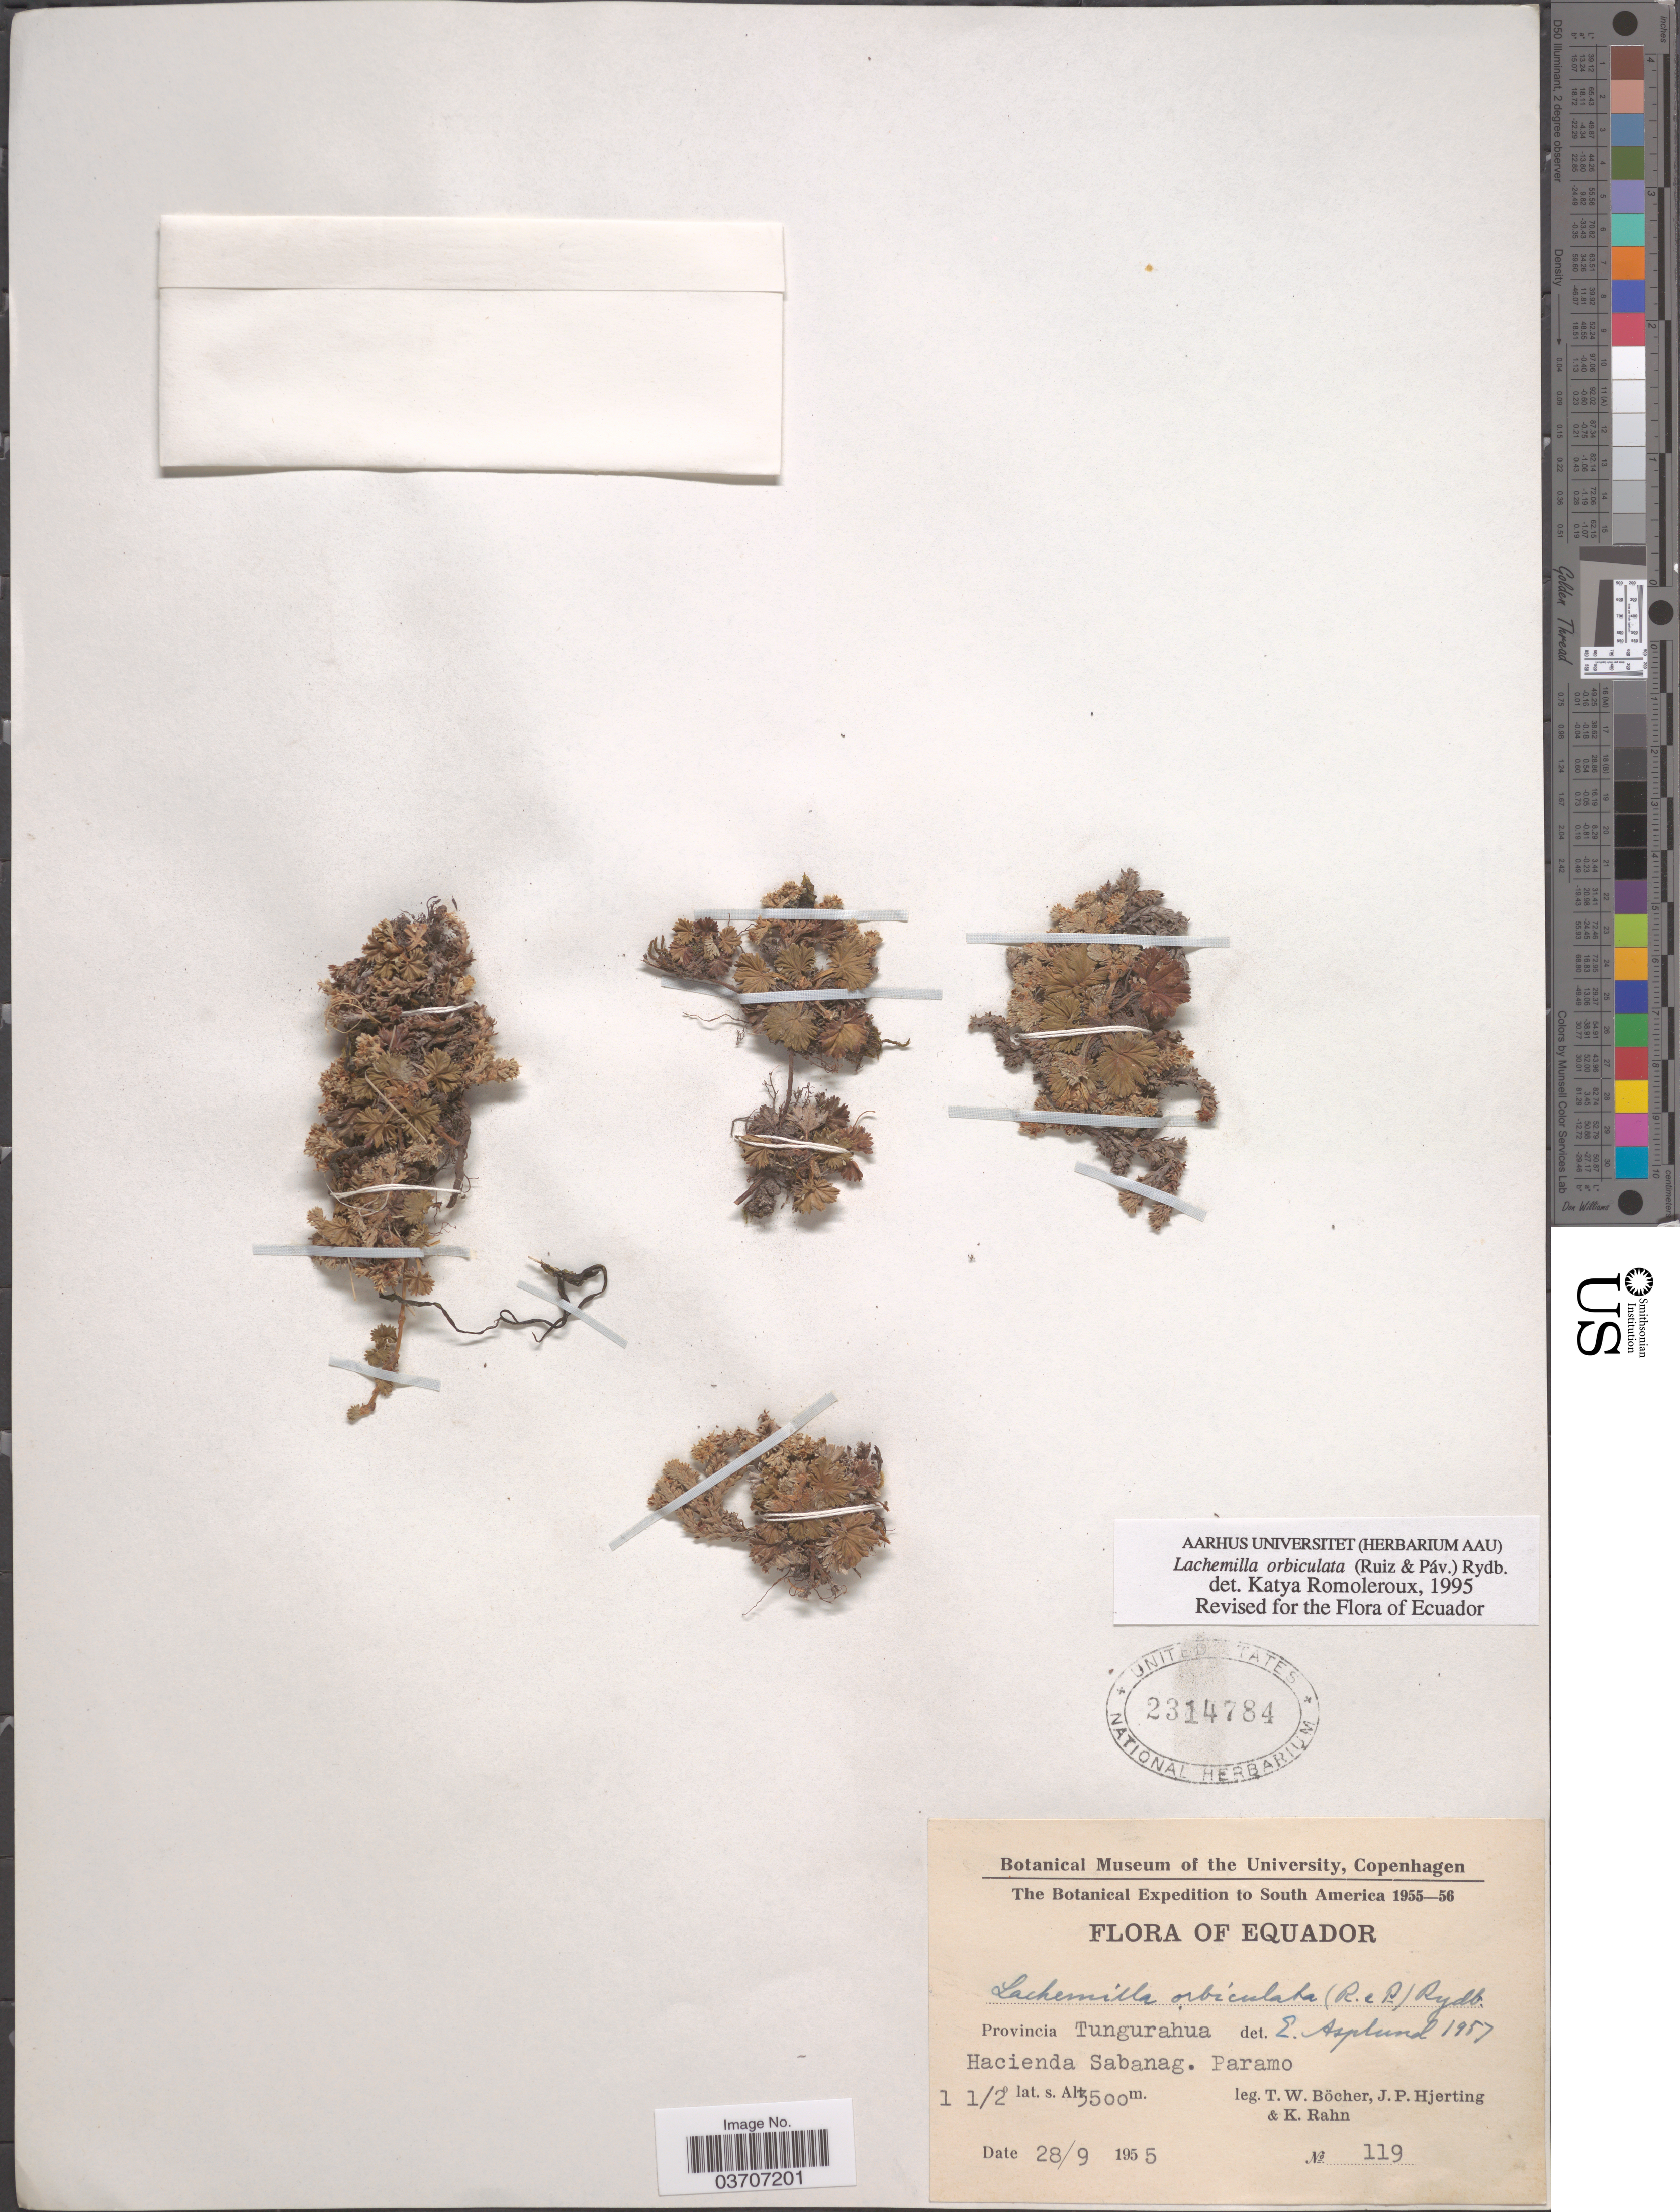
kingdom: Plantae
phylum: Tracheophyta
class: Magnoliopsida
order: Rosales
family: Rosaceae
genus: Lachemilla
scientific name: Lachemilla orbiculata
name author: (Ruiz & Pav.) Rydb.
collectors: T. Böcher, J. P. Hjerting & K. Rahn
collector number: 119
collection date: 1955-09-28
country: Ecuador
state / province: Tungurahua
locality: Hacienda Sabanag.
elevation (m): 3500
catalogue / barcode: US 2314784